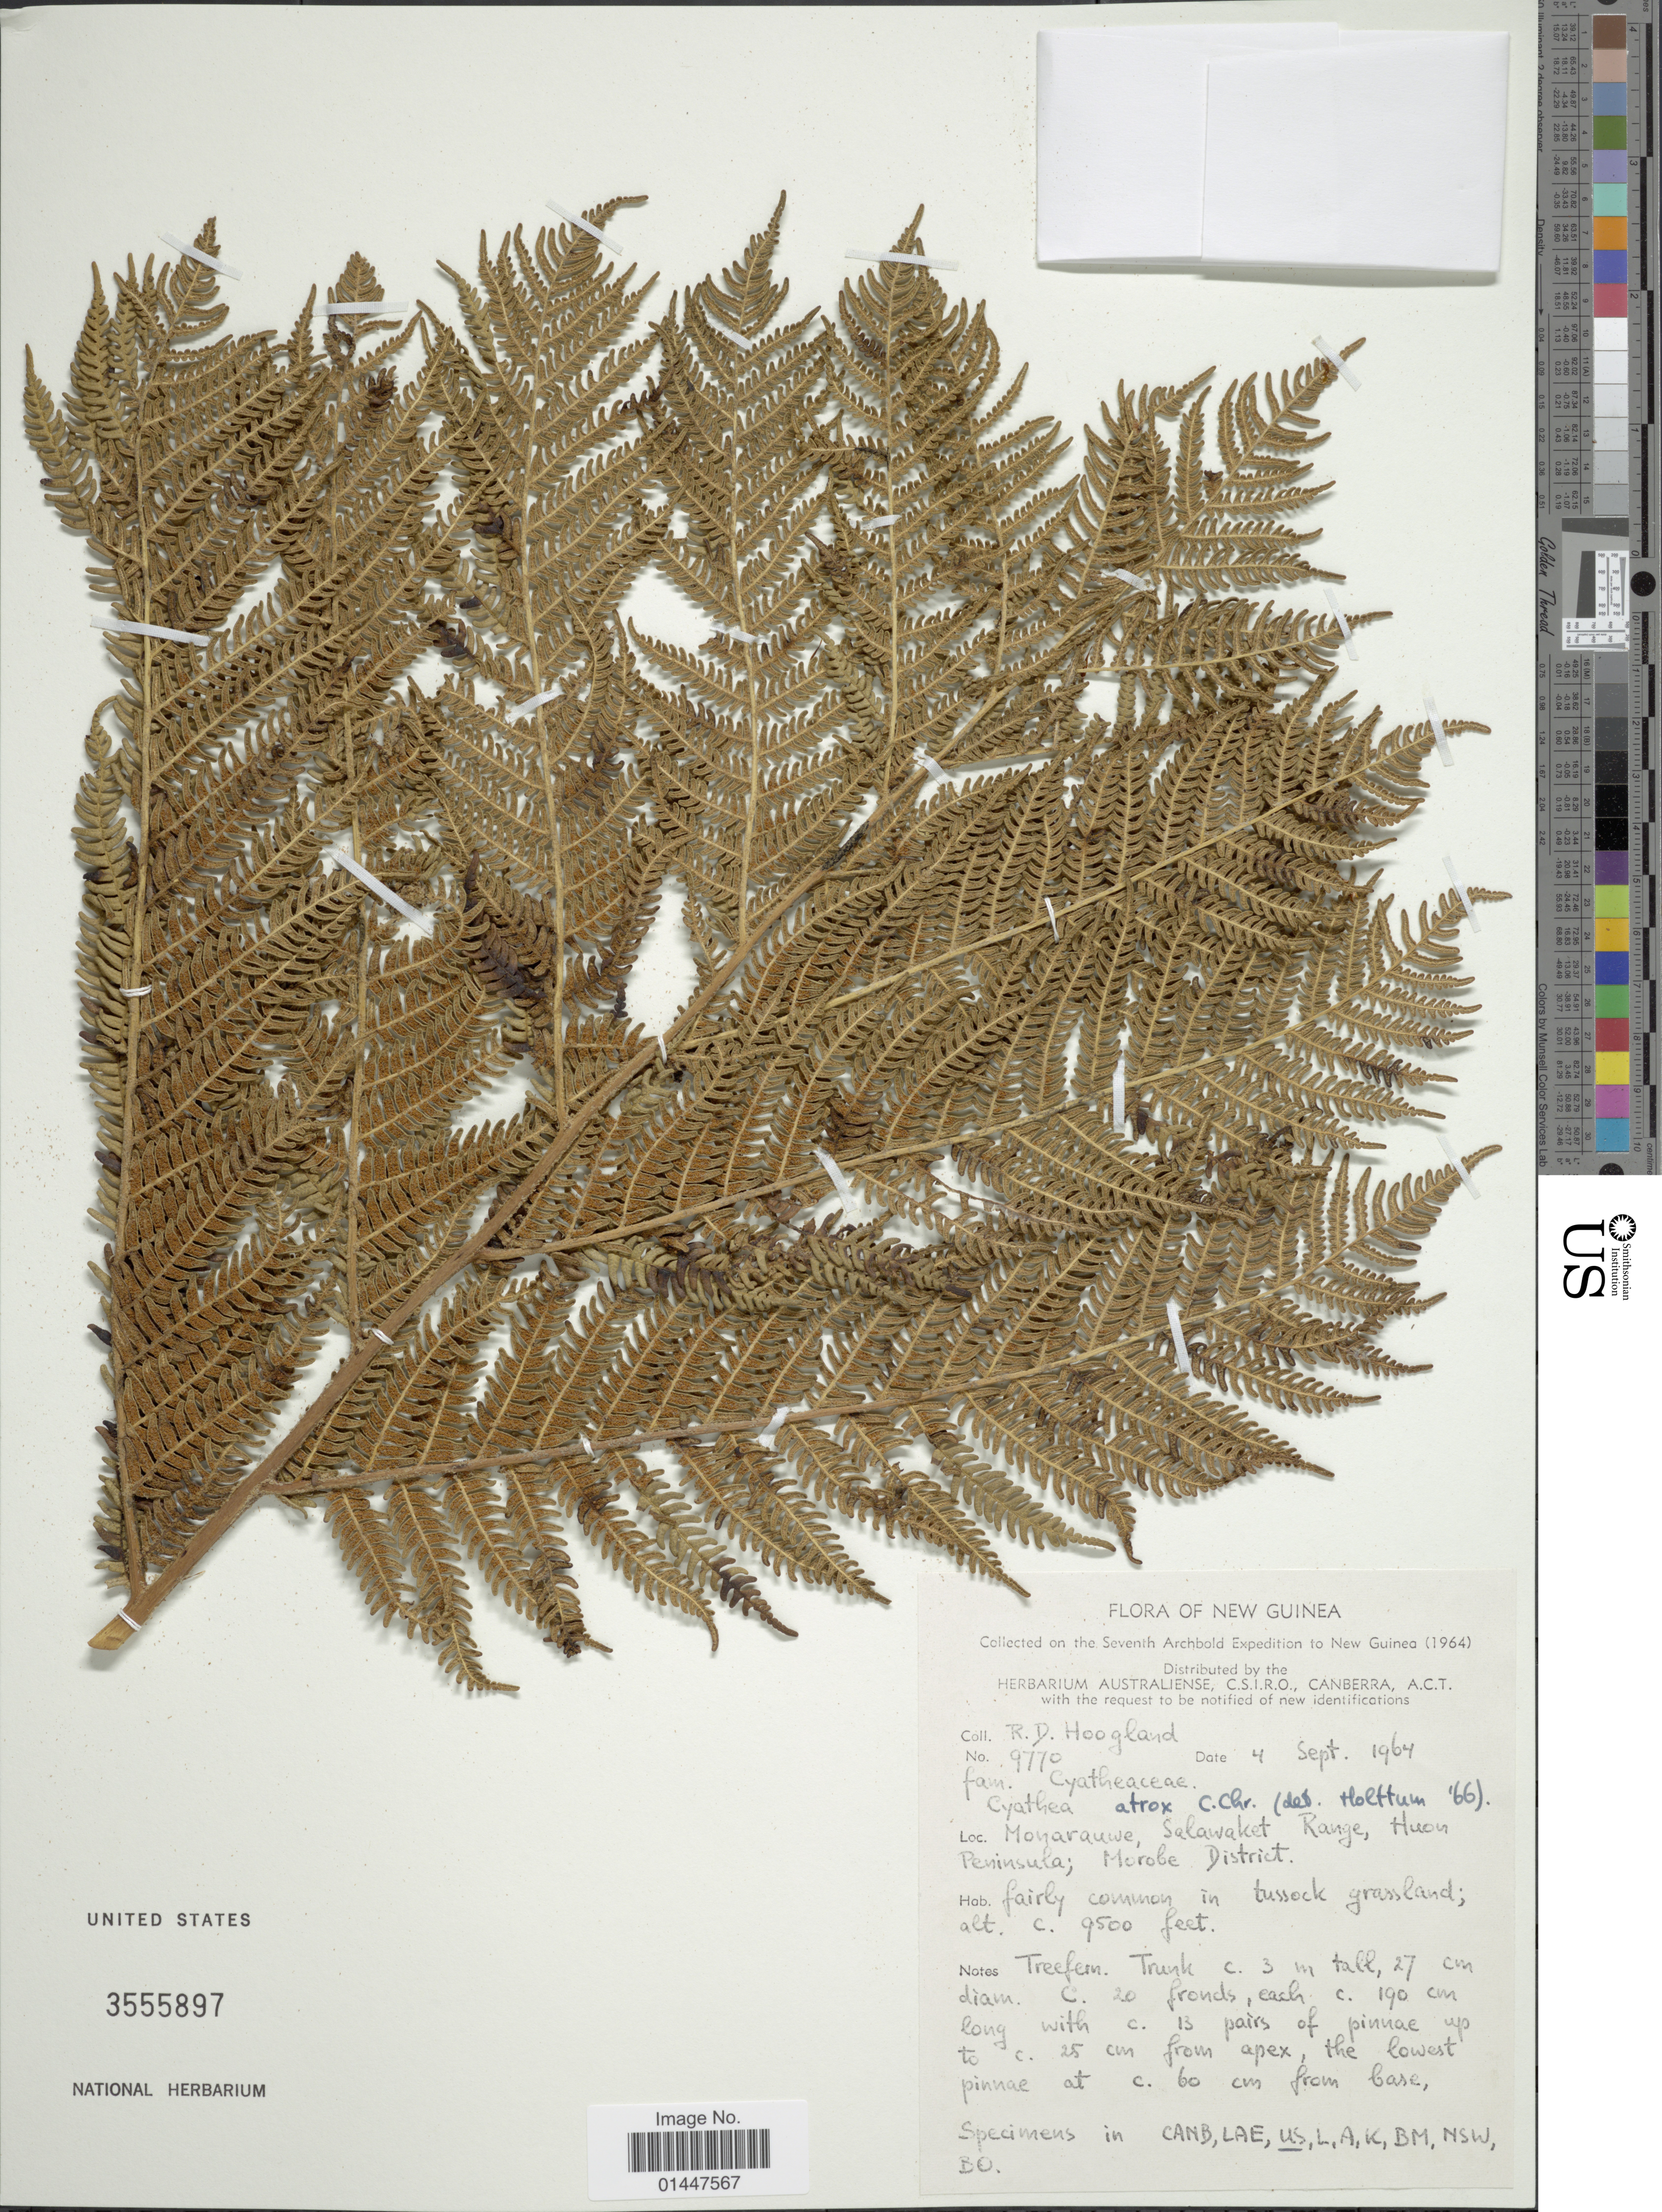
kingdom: Plantae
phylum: Tracheophyta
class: Polypodiopsida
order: Cyatheales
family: Cyatheaceae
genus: Sphaeropteris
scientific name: Sphaeropteris atrox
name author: (C. Chr.) R.M. Tryon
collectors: R. D. Hoogland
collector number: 9770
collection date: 1964-09-04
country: Papua New Guinea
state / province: Morobe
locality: New Guinea. Monarauwe, Selawaket Range, Hun Peninsula, Morobe District.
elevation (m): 2896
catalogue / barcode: US 3555897